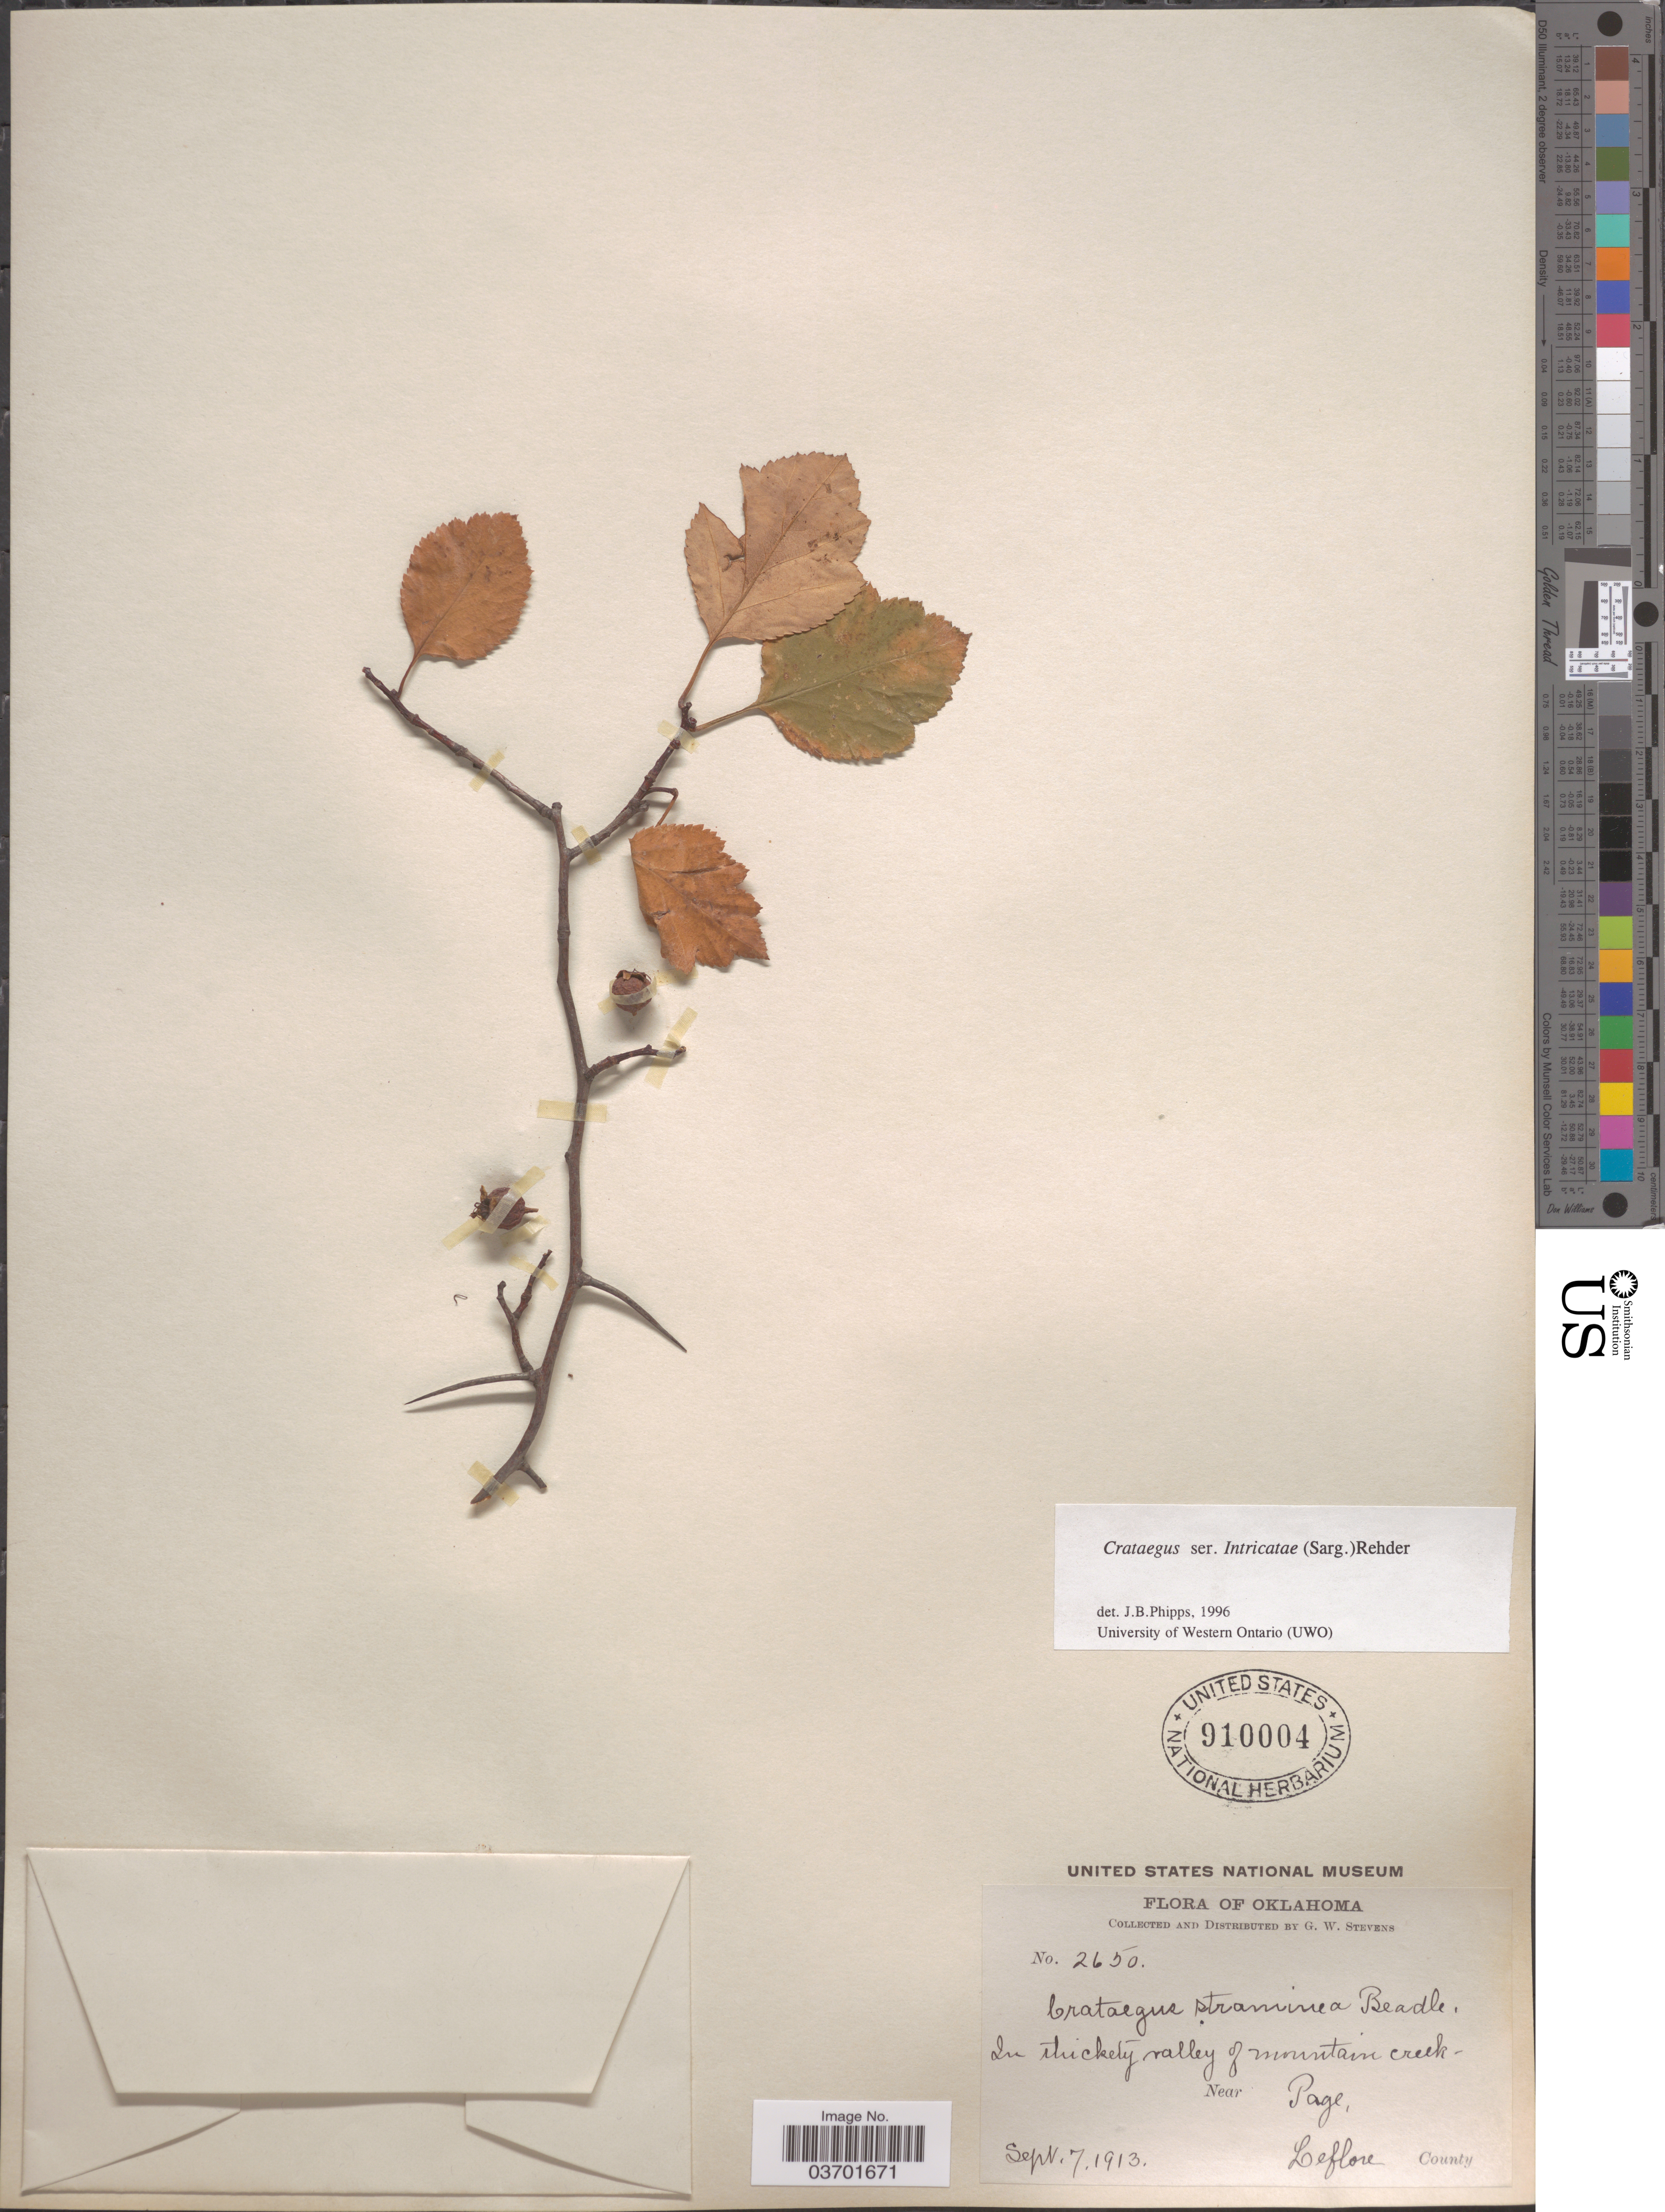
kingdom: Plantae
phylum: Tracheophyta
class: Magnoliopsida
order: Rosales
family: Rosaceae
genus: Crataegus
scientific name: Crataegus rubella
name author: Beadle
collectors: G. W. Stevens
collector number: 2650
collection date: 1913-09-07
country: United States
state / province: Oklahoma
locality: Valley of mountain creek near Page, Leflore County.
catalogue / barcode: US 910004